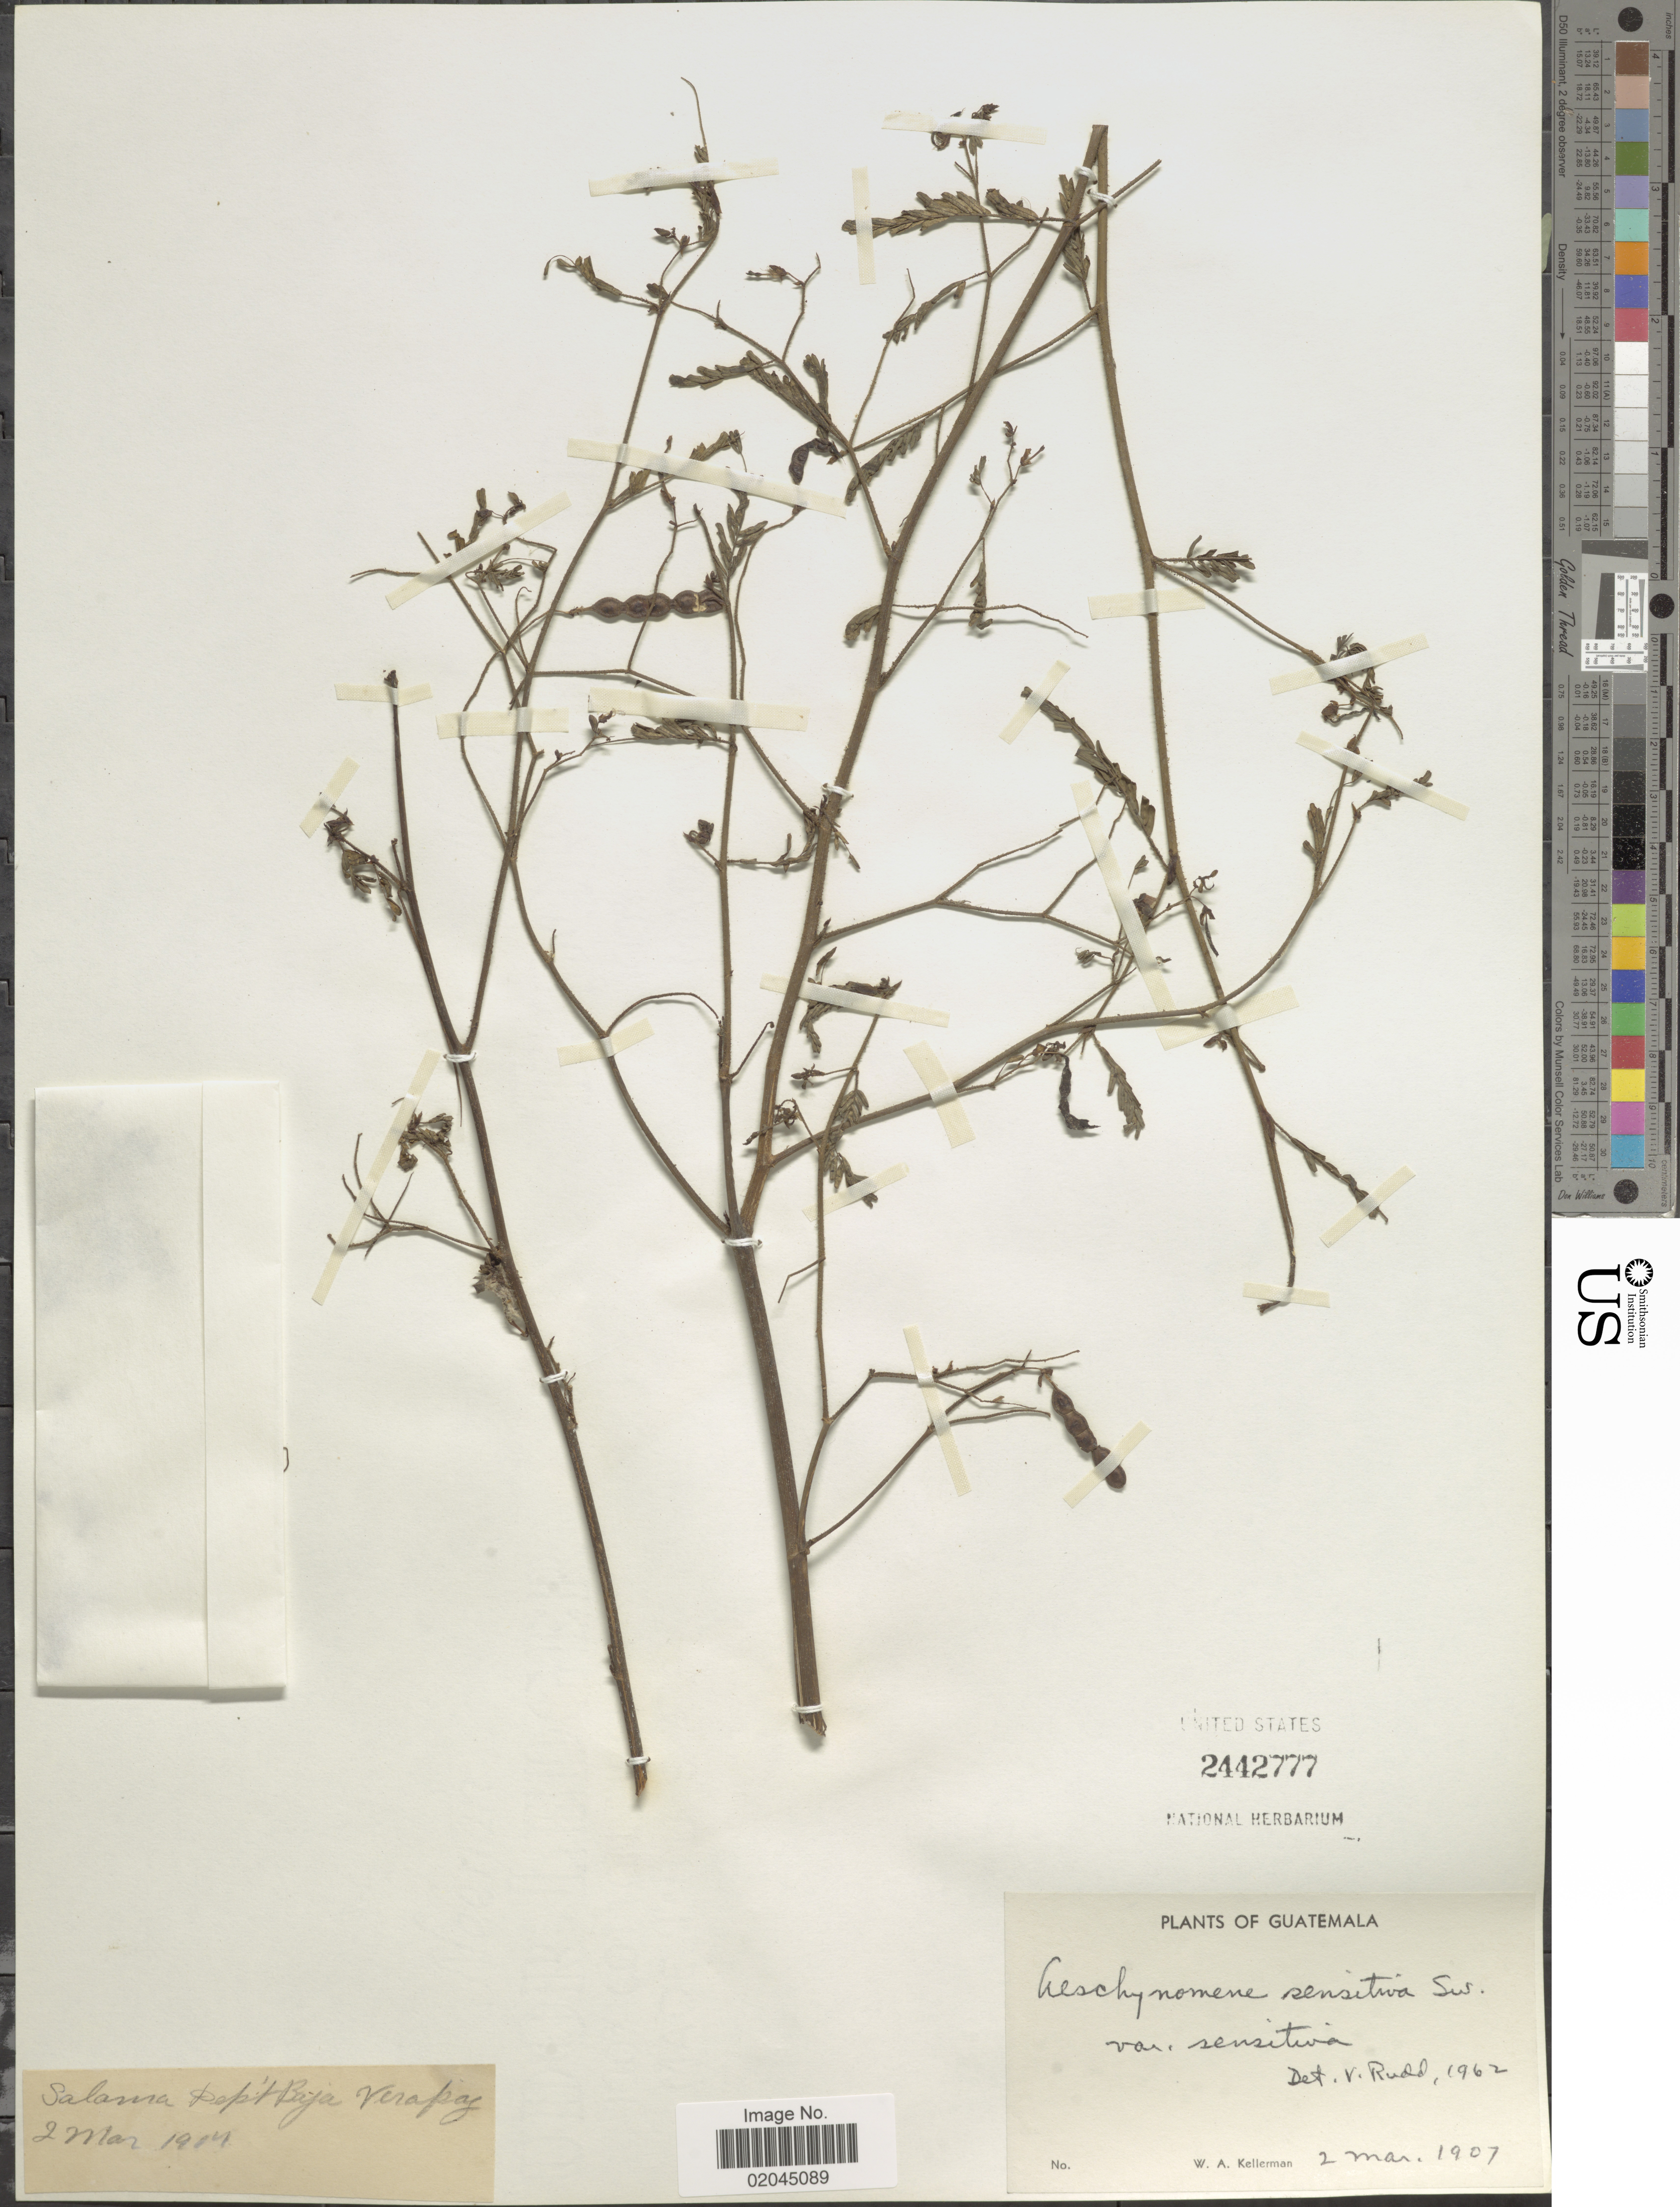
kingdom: Plantae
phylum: Tracheophyta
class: Magnoliopsida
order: Fabales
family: Fabaceae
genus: Aeschynomene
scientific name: Aeschynomene sensitiva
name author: Sw.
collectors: W. Kellerman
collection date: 1907-03-02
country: Guatemala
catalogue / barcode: US 2442777